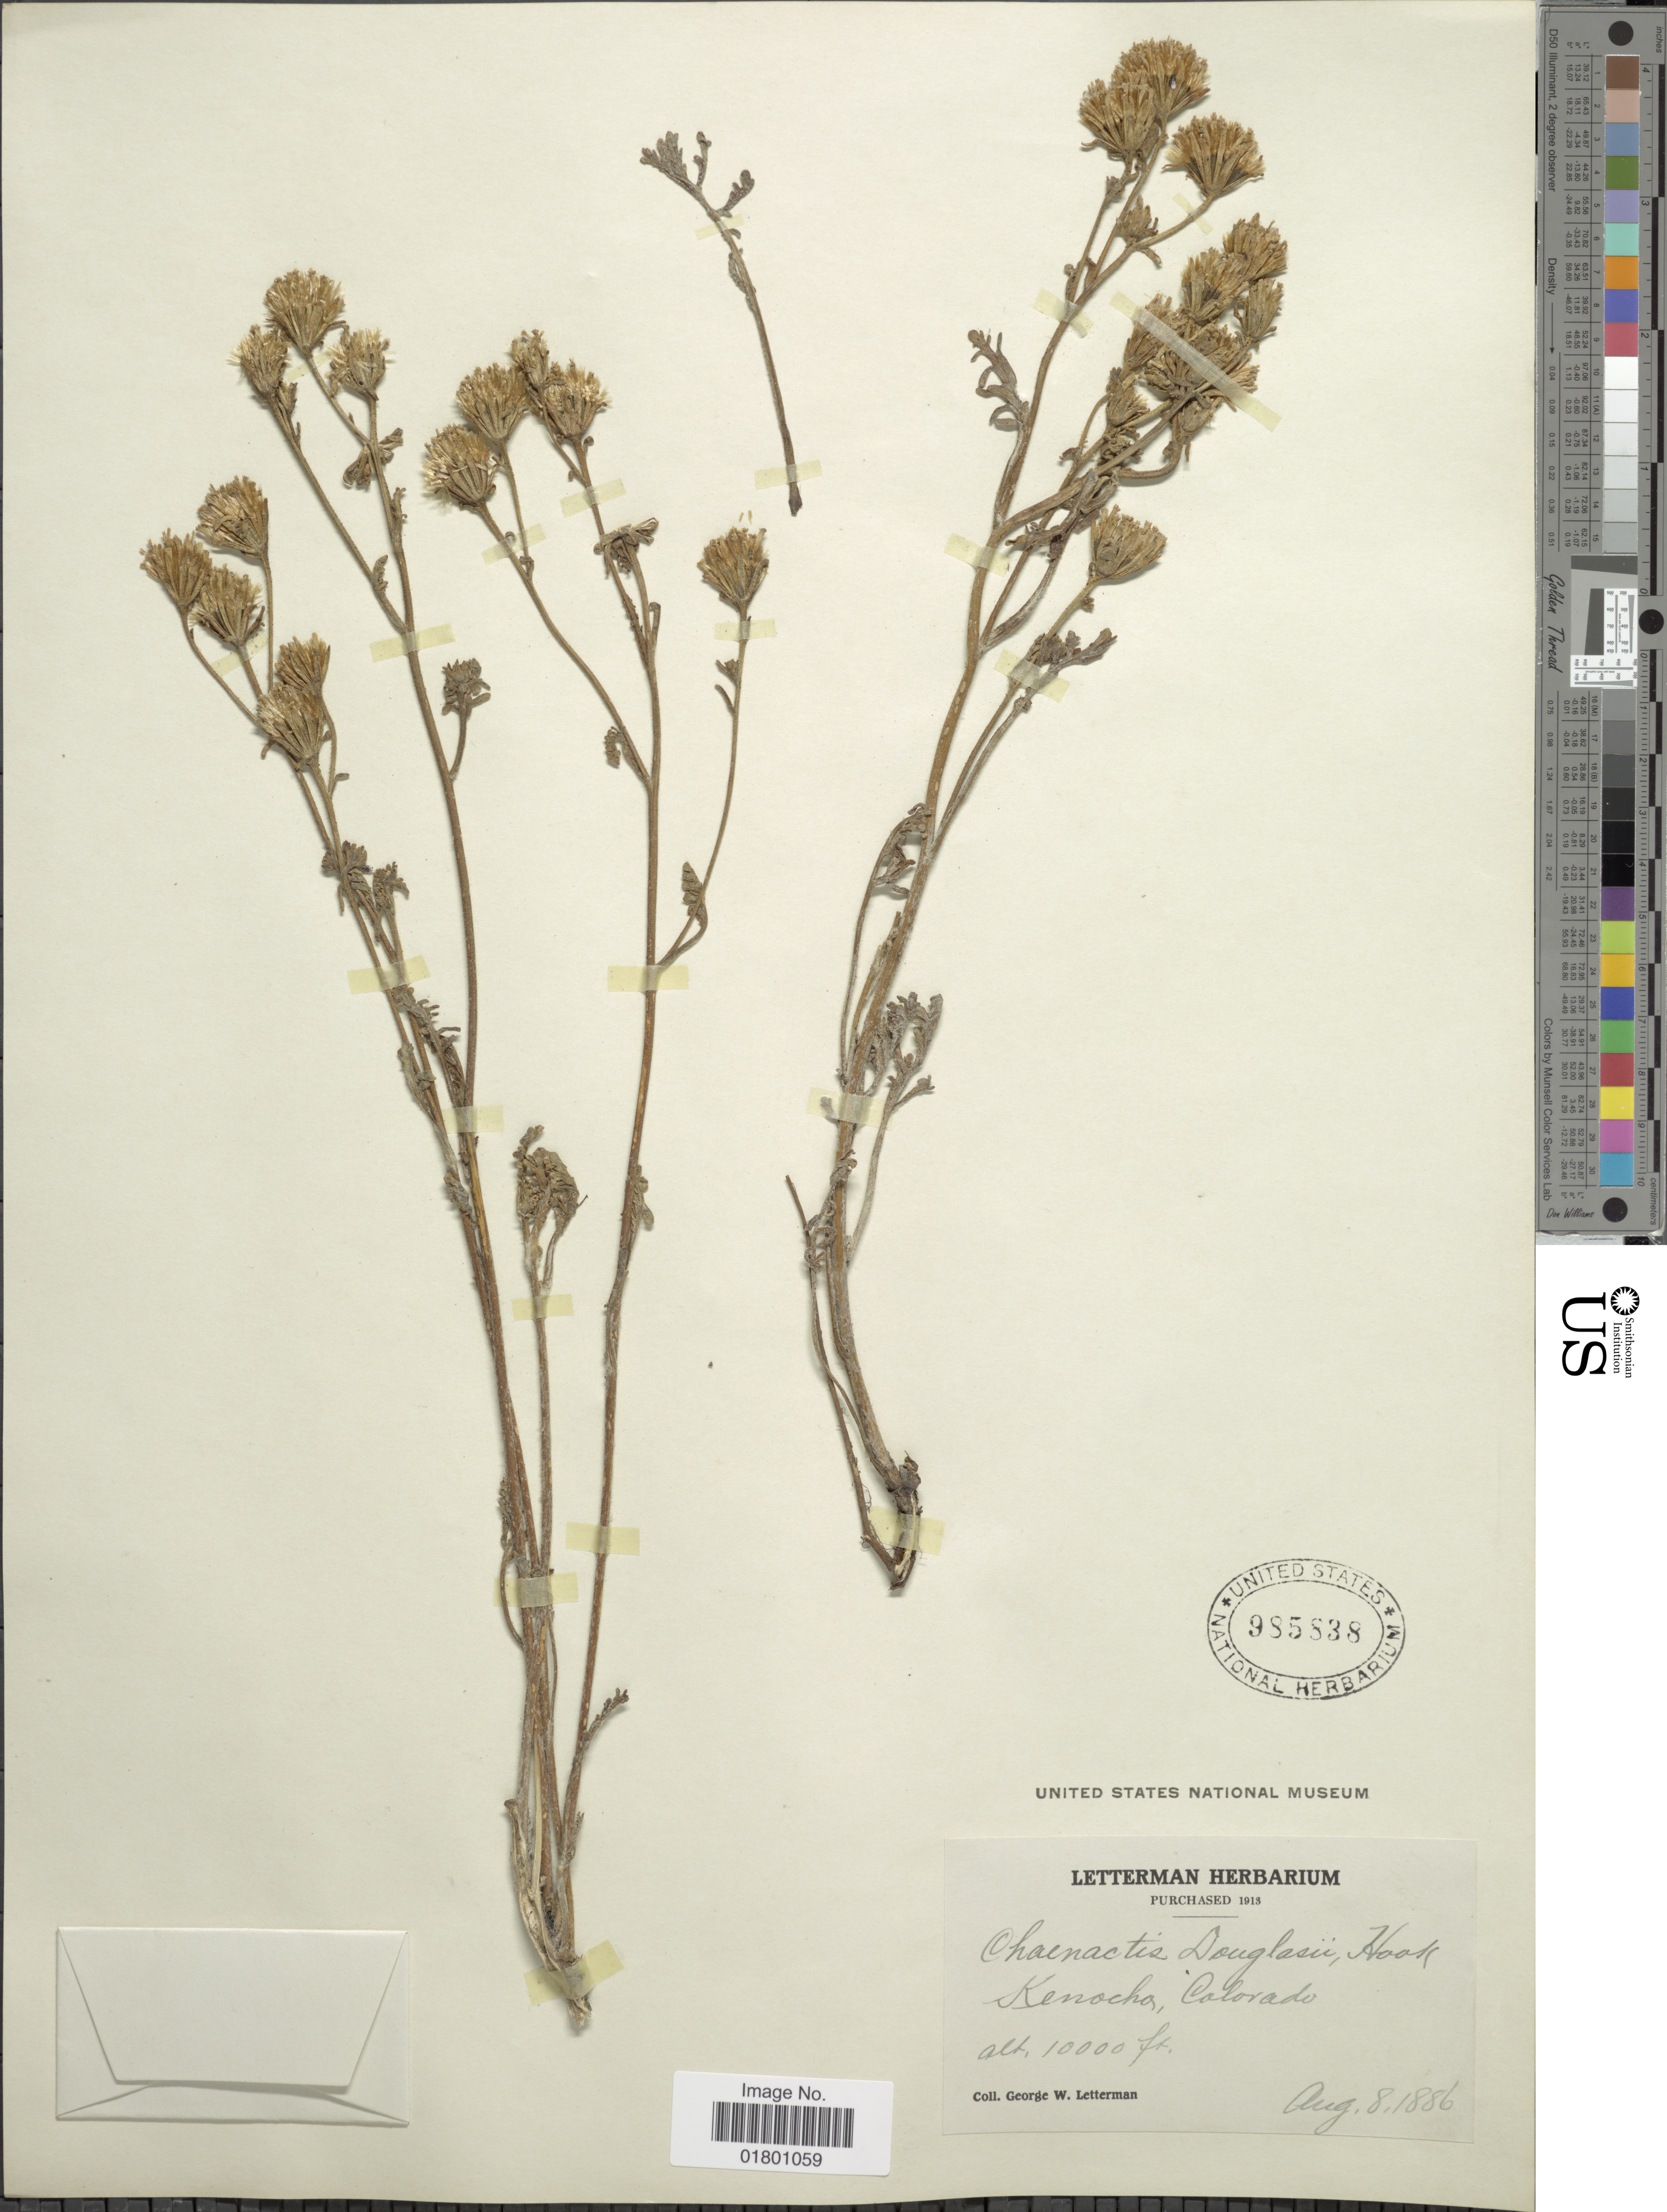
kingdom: Plantae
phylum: Tracheophyta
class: Magnoliopsida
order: Asterales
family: Asteraceae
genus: Chaenactis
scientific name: Chaenactis douglasii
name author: Hook. & Arn.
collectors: G. W. Letterman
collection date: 1886-08-08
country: United States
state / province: Colorado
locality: Kenocha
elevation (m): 3048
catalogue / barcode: US 985838